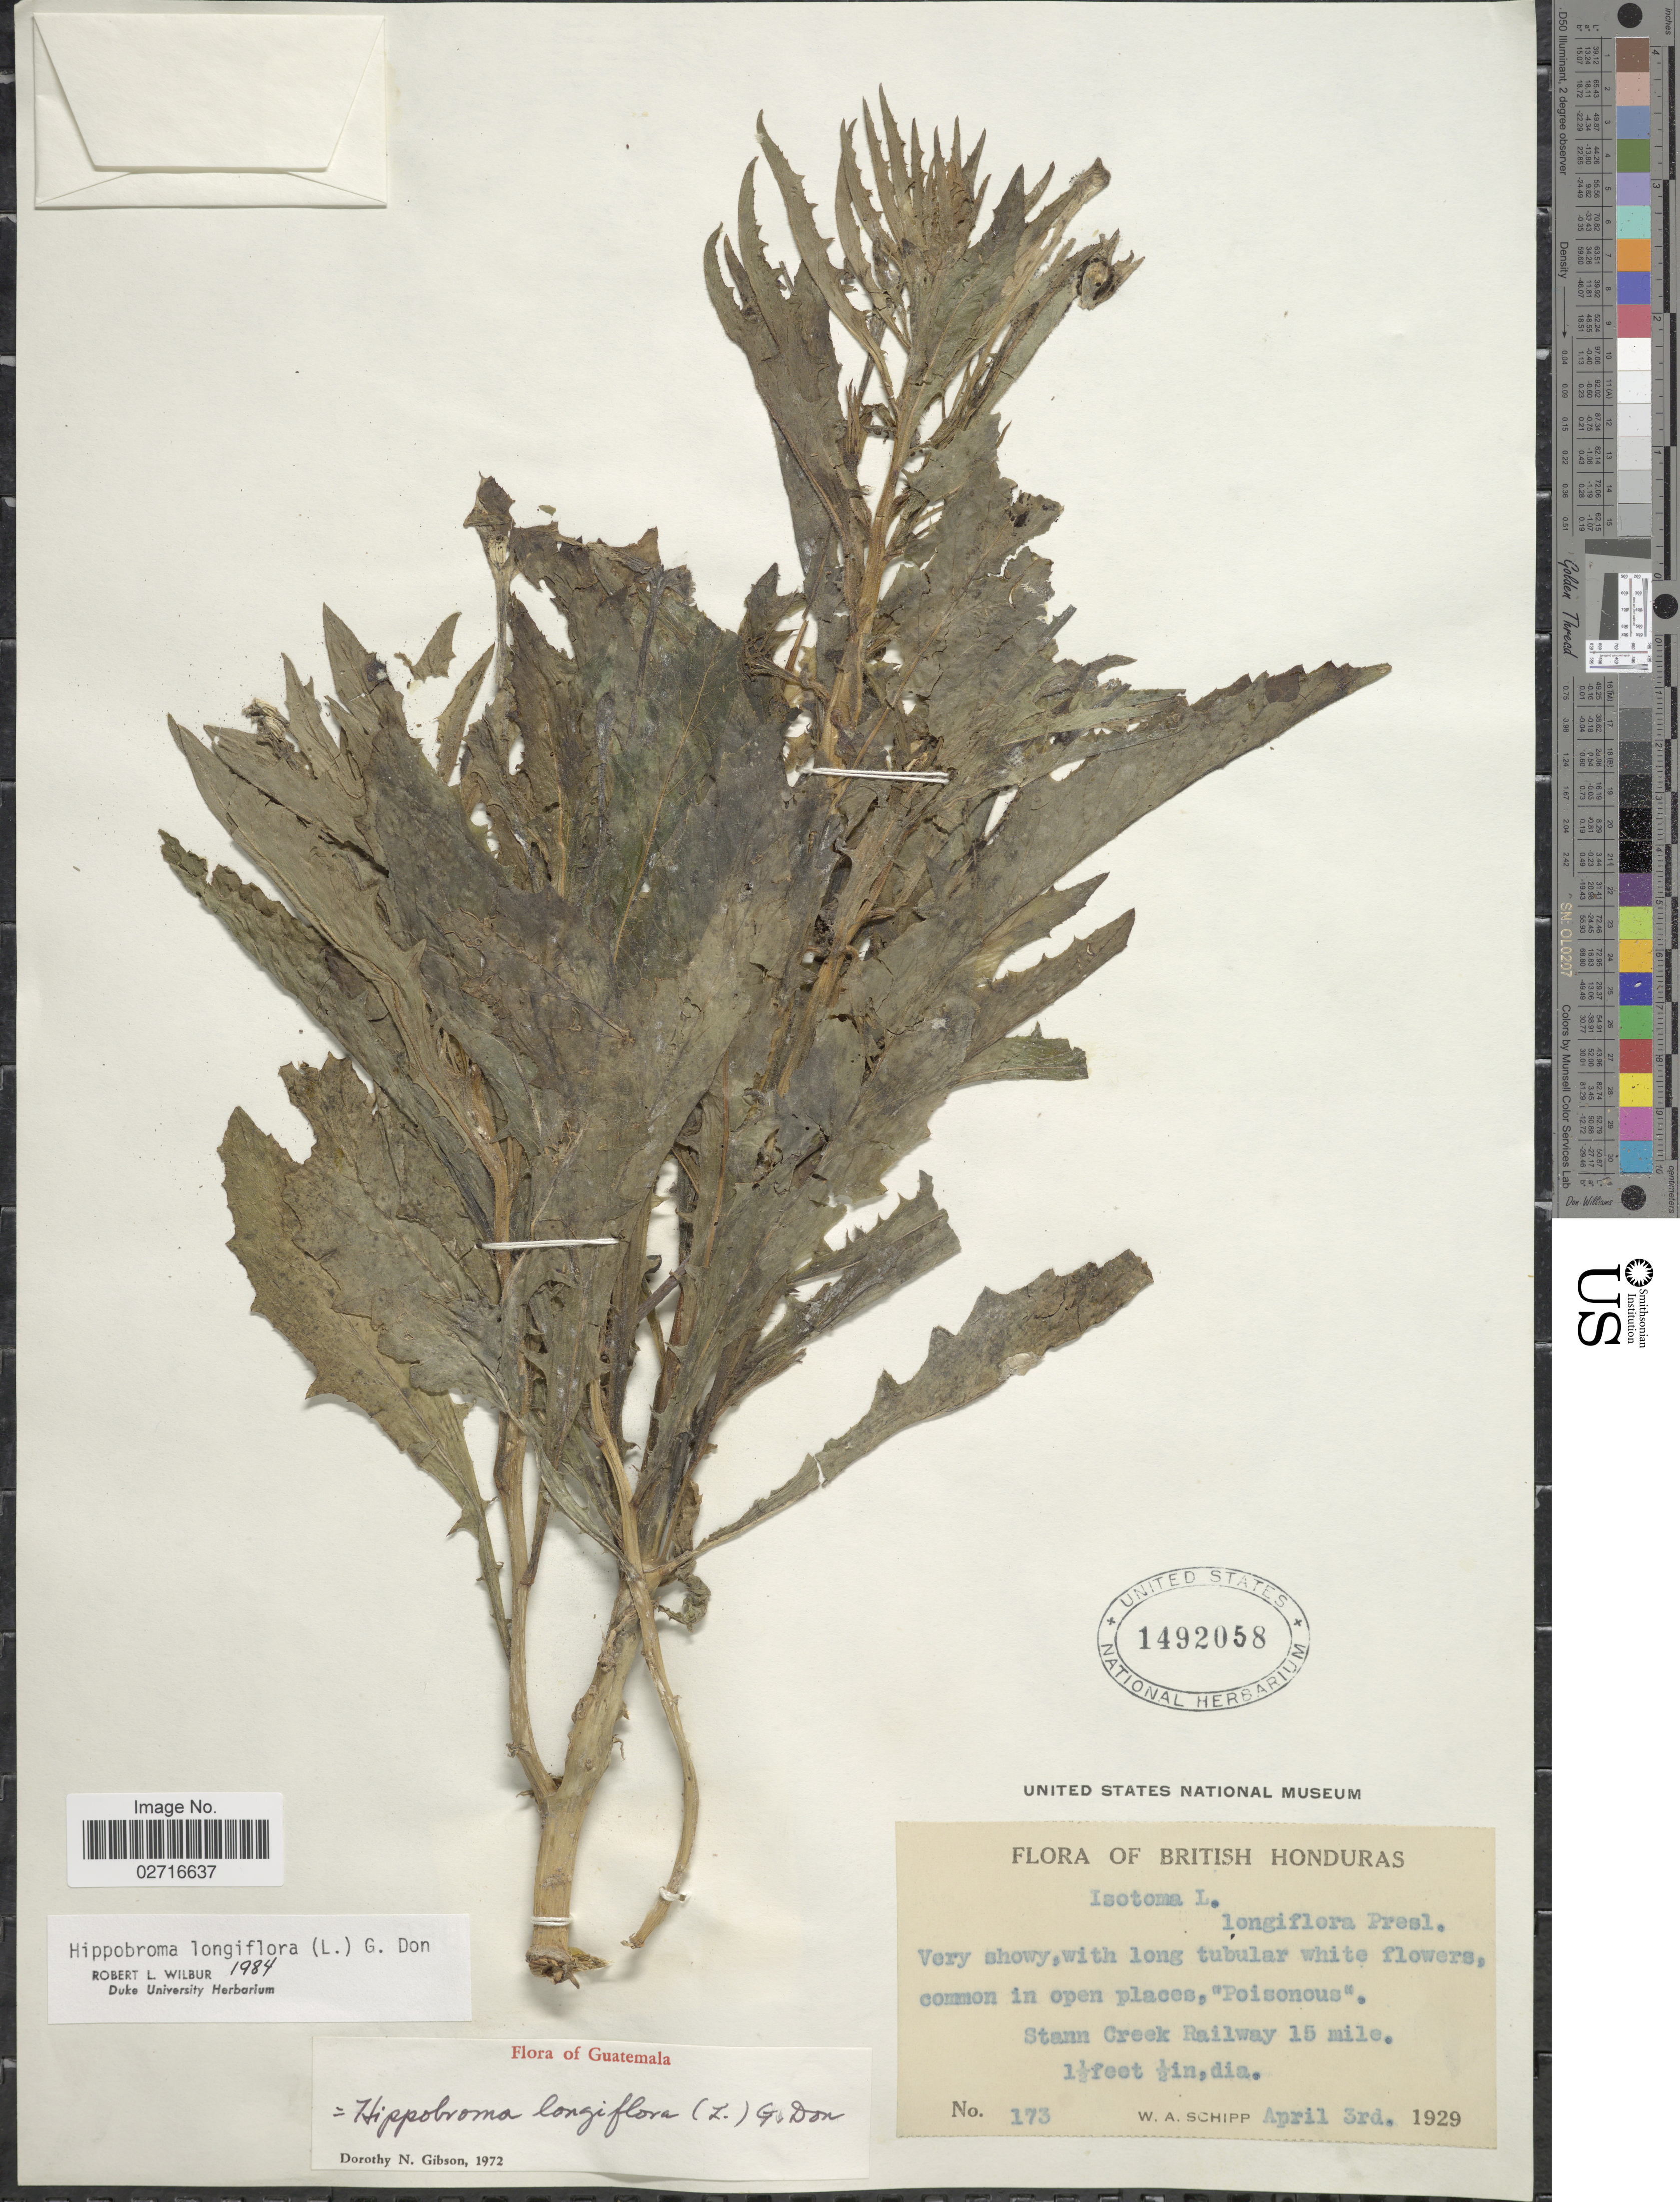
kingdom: Plantae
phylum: Tracheophyta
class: Magnoliopsida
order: Asterales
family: Campanulaceae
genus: Hippobroma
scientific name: Hippobroma longiflora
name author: (L.) G. Don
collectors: W. Schipp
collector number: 173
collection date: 1929-04-03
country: Belize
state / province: Stann Creek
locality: British Honduras, Stann Creek Railway 15 mile.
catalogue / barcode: US 1492058